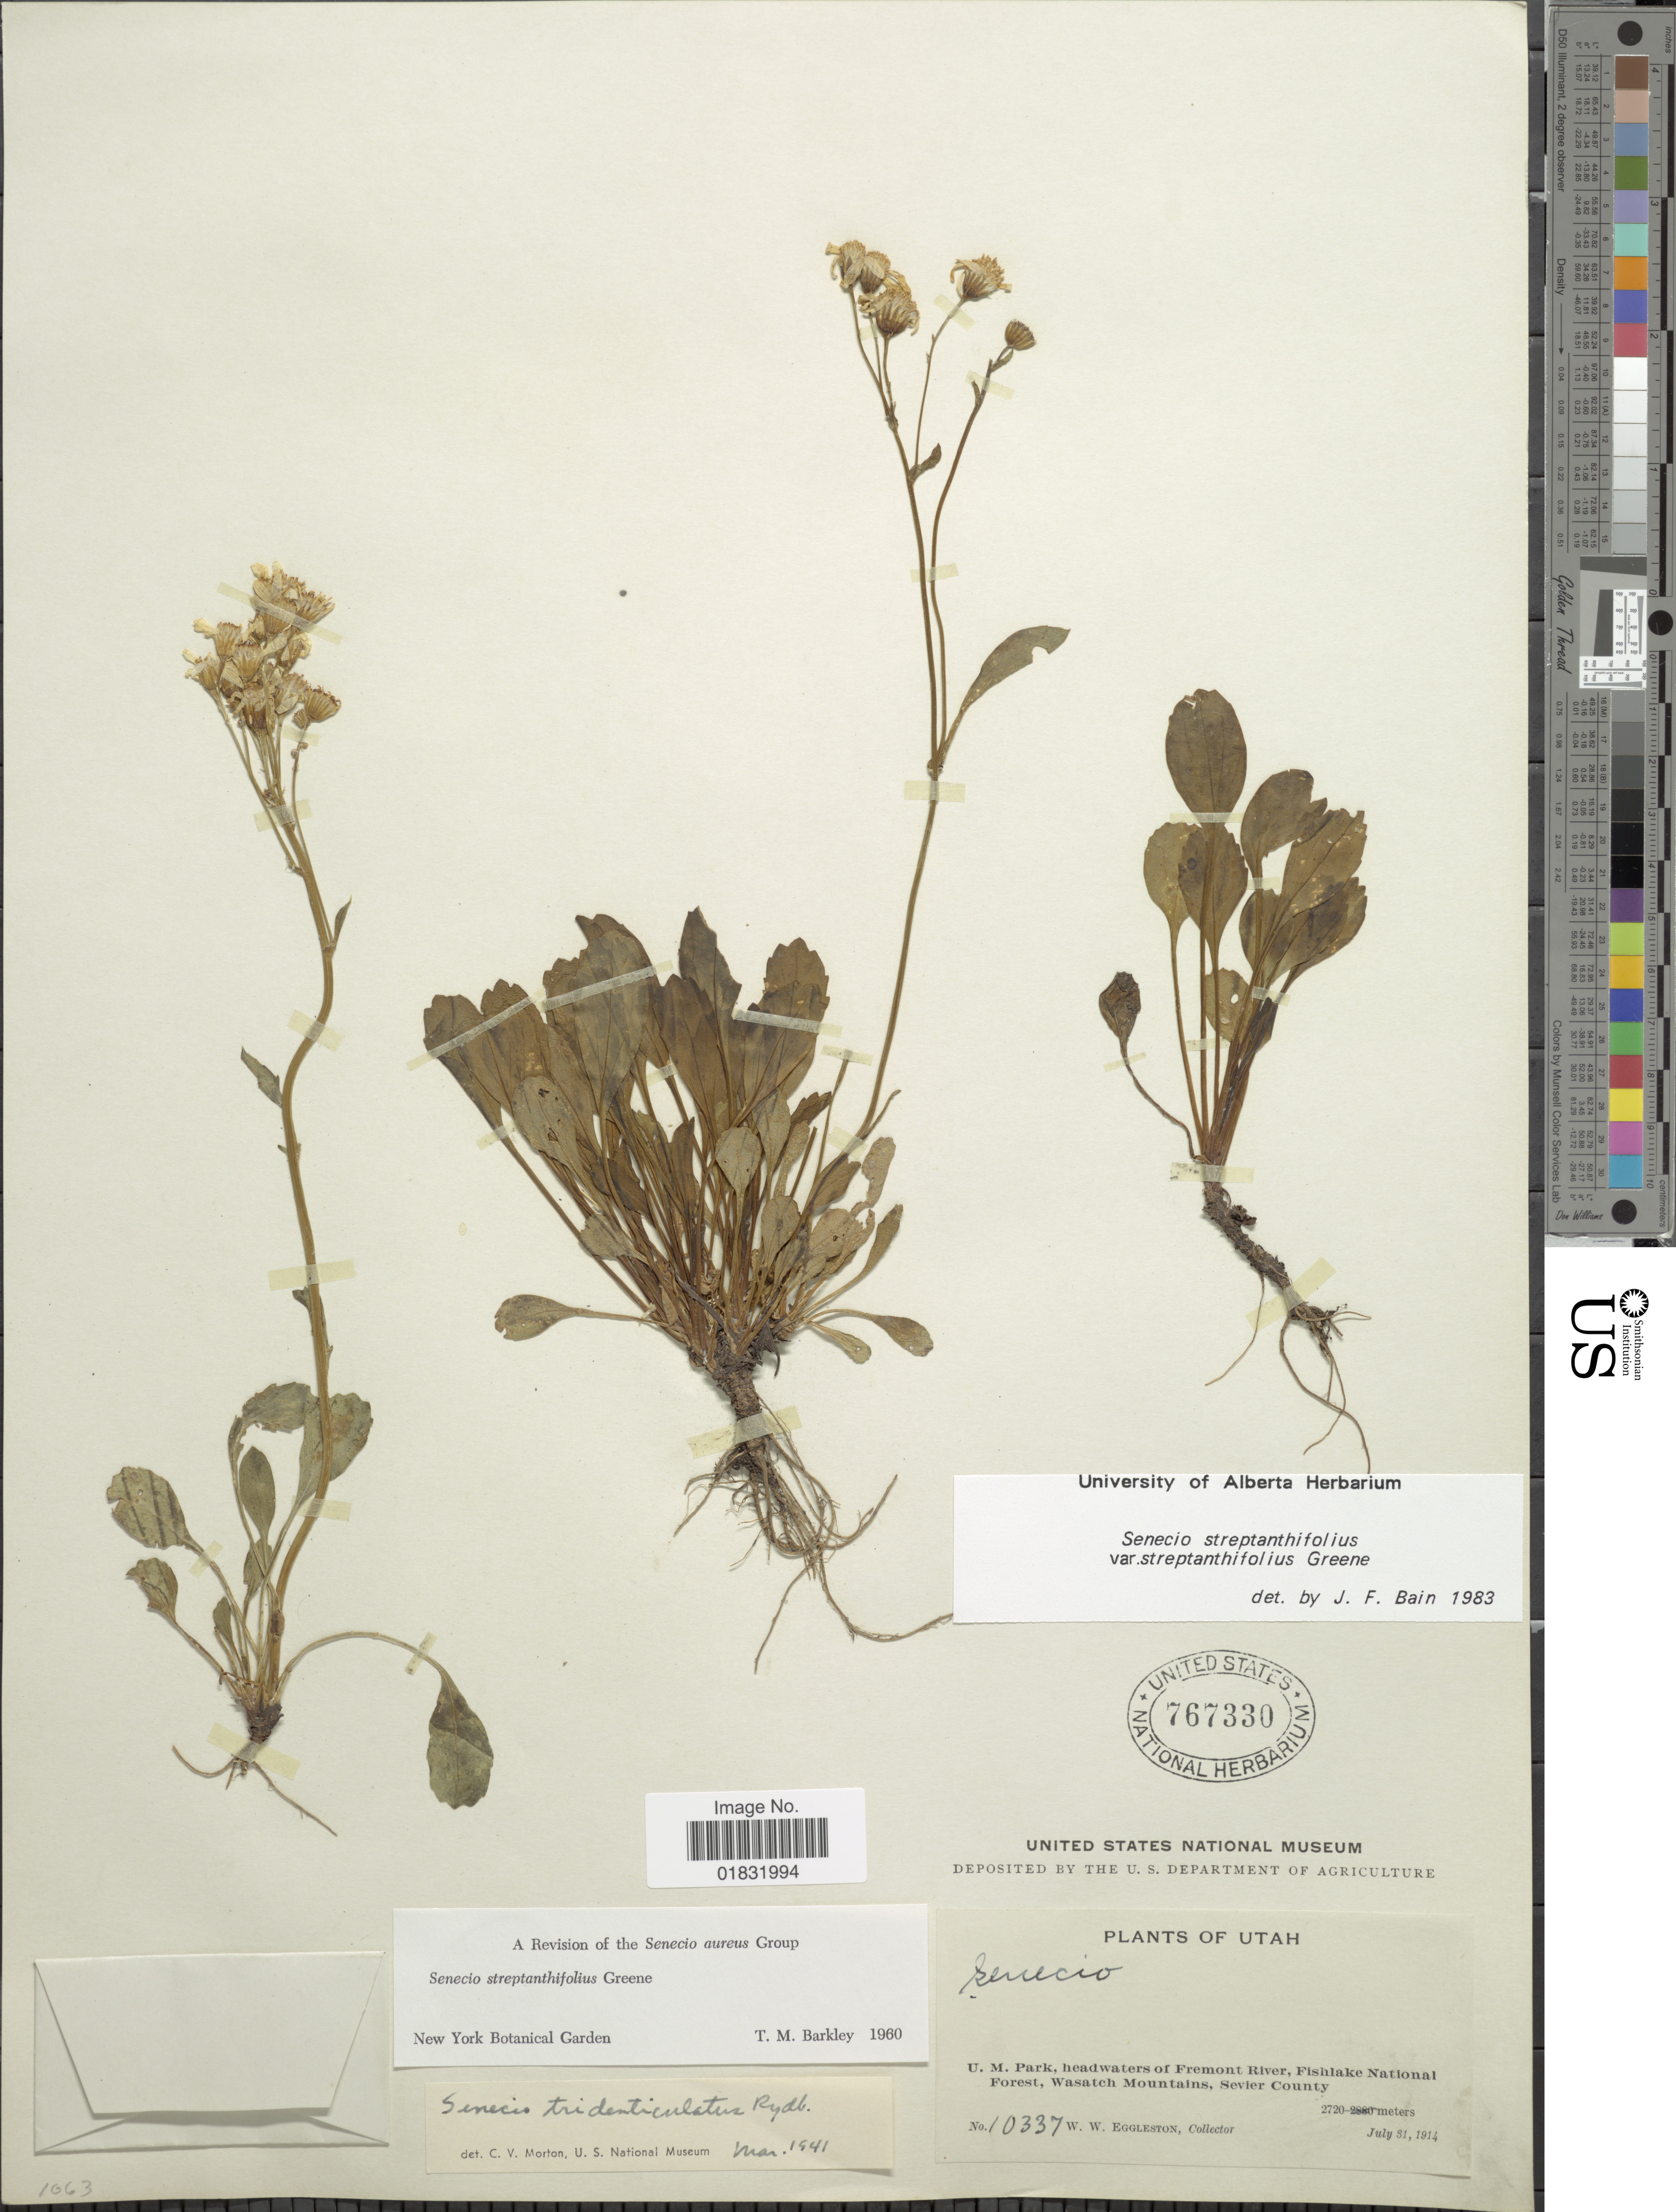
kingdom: Plantae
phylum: Tracheophyta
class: Magnoliopsida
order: Asterales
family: Asteraceae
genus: Packera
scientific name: Packera streptanthifolia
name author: (Greene) W.A. Weber & Á. Löve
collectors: W. W. Eggleston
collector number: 10337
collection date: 1914-07-31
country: United States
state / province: Utah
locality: U.M. Park, headwaters of Fremont River, Fishlake National Forest, Wasatch Mountains, Sevier County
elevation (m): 2720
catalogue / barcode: US 767330